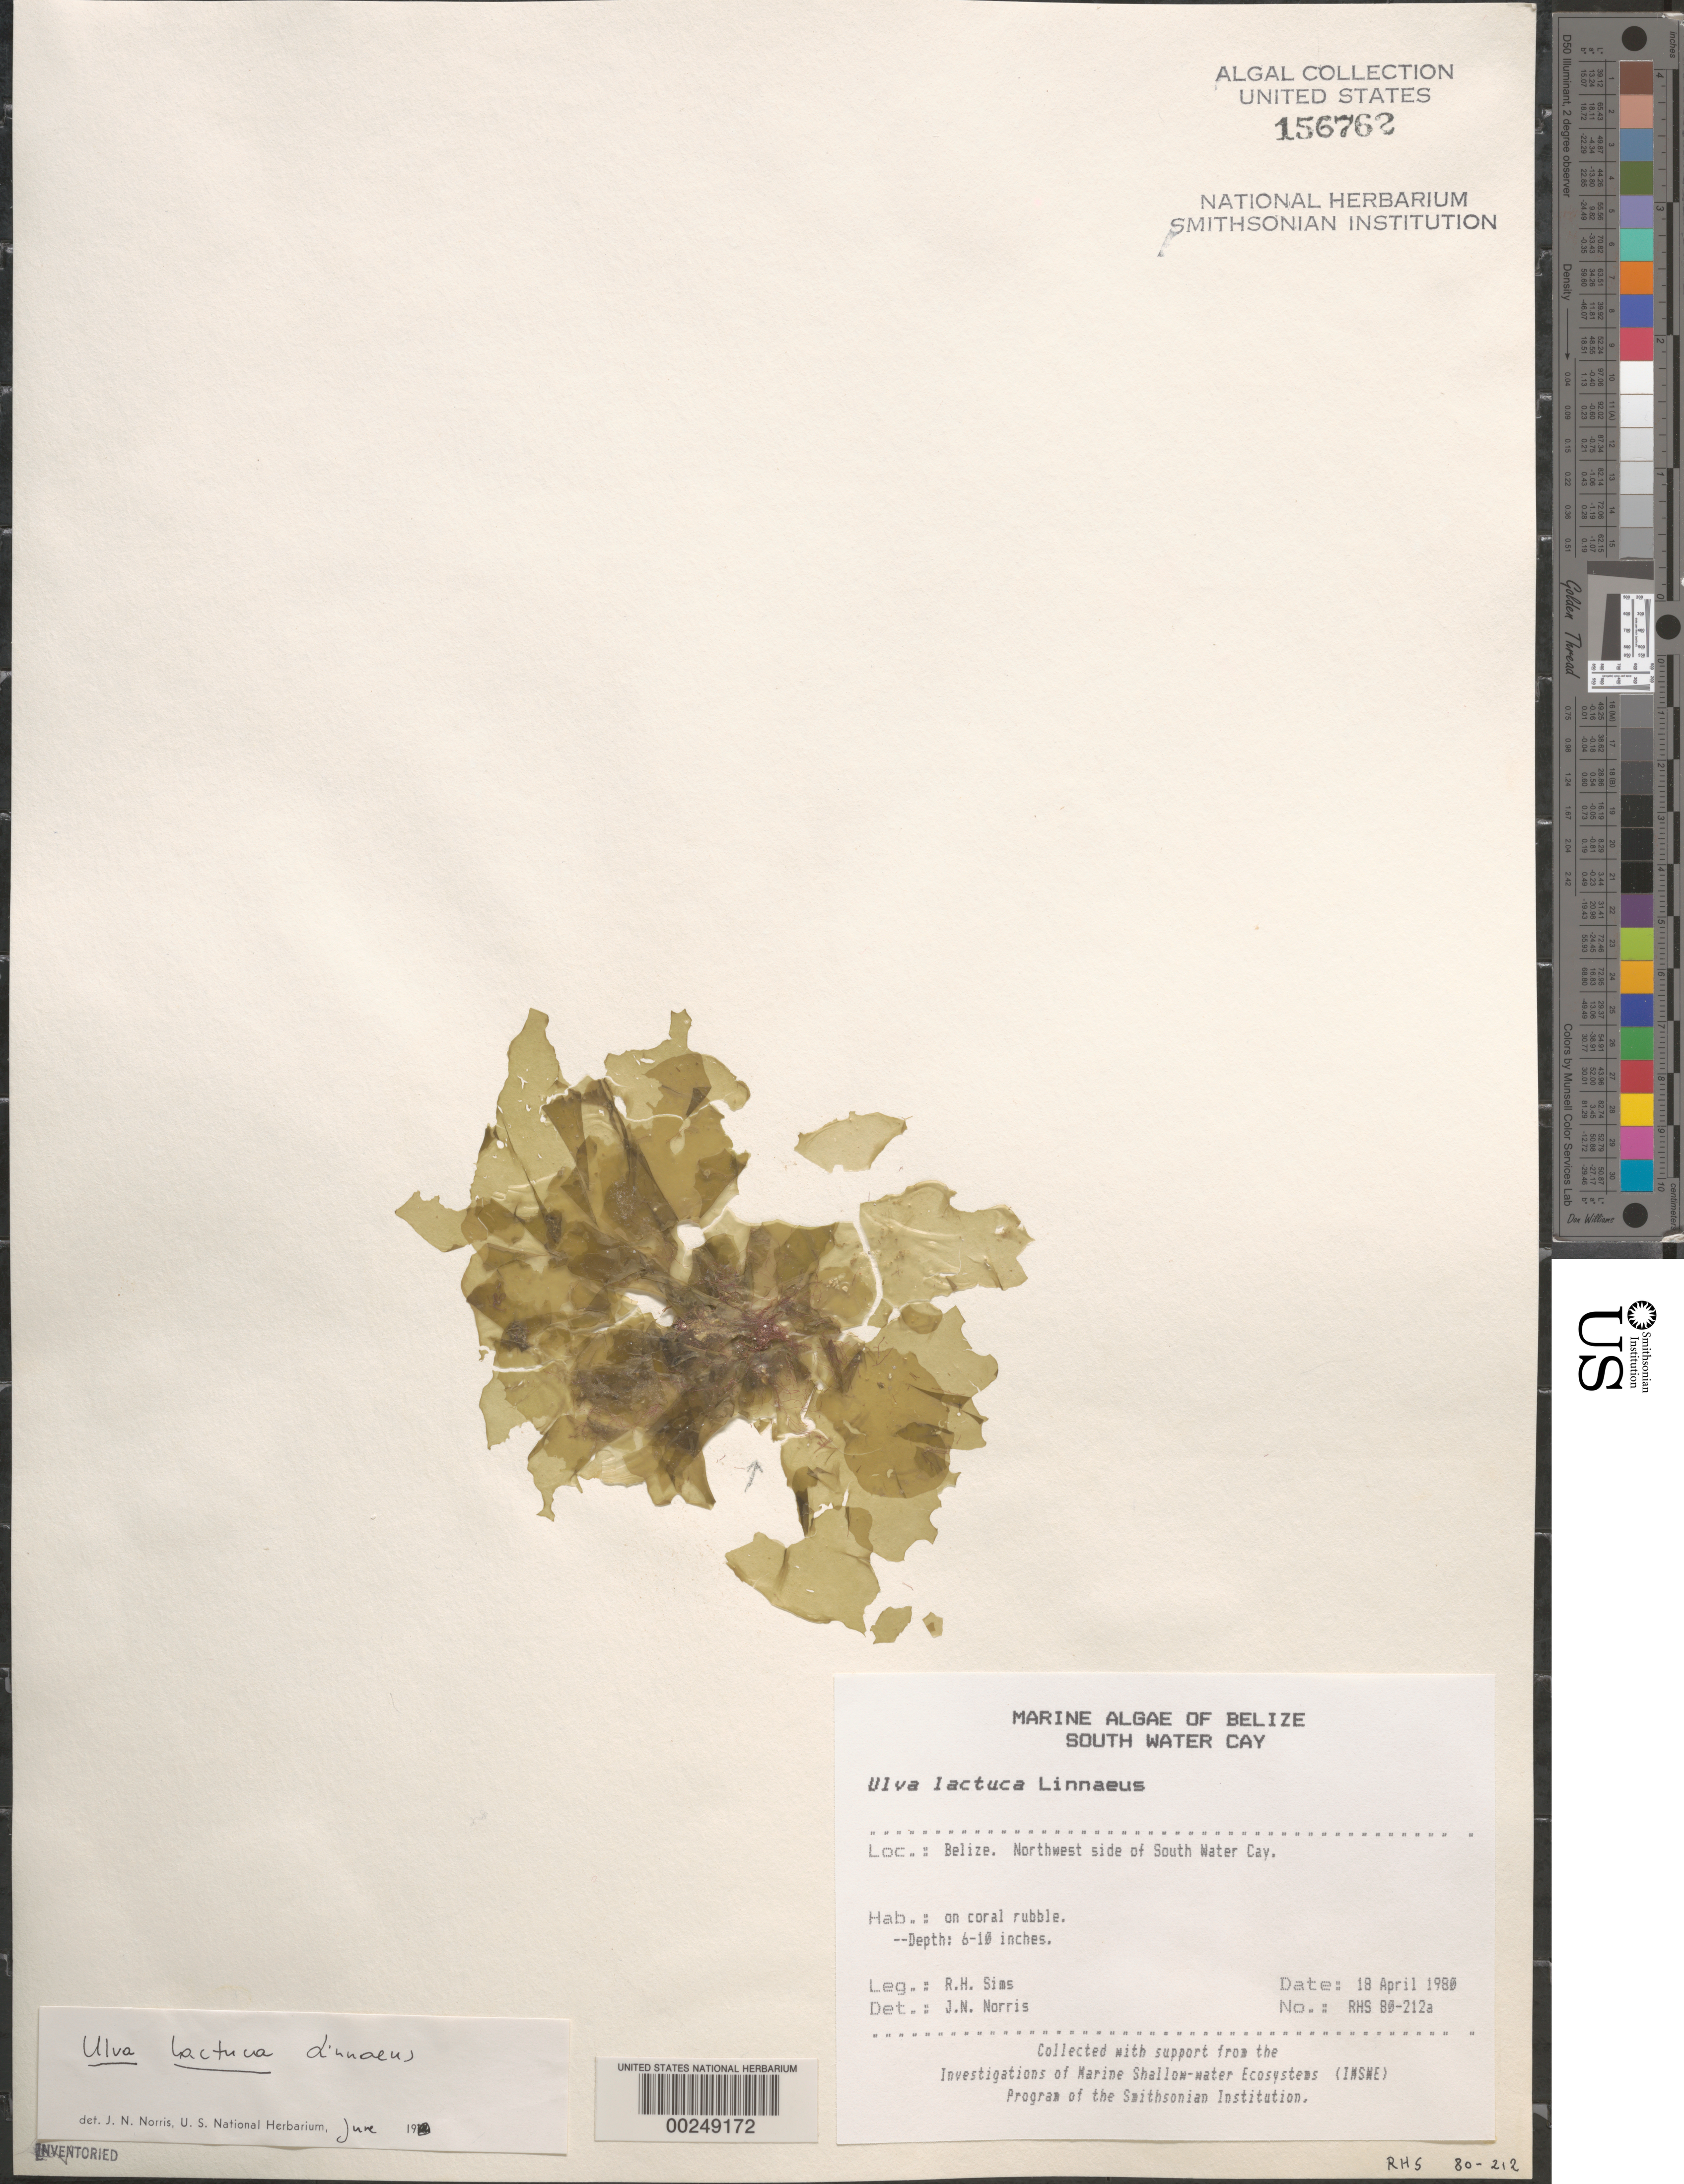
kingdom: Plantae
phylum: Chlorophyta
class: Ulvophyceae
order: Ulvales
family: Ulvaceae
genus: Ulva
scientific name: Ulva lactuca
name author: L.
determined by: Norris, James N.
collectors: R. H. Sims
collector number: RHS 80-212a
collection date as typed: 18 Apr 1980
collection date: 1980-04-18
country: Belize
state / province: Stann Creek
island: South Water Cay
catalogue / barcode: US 156762